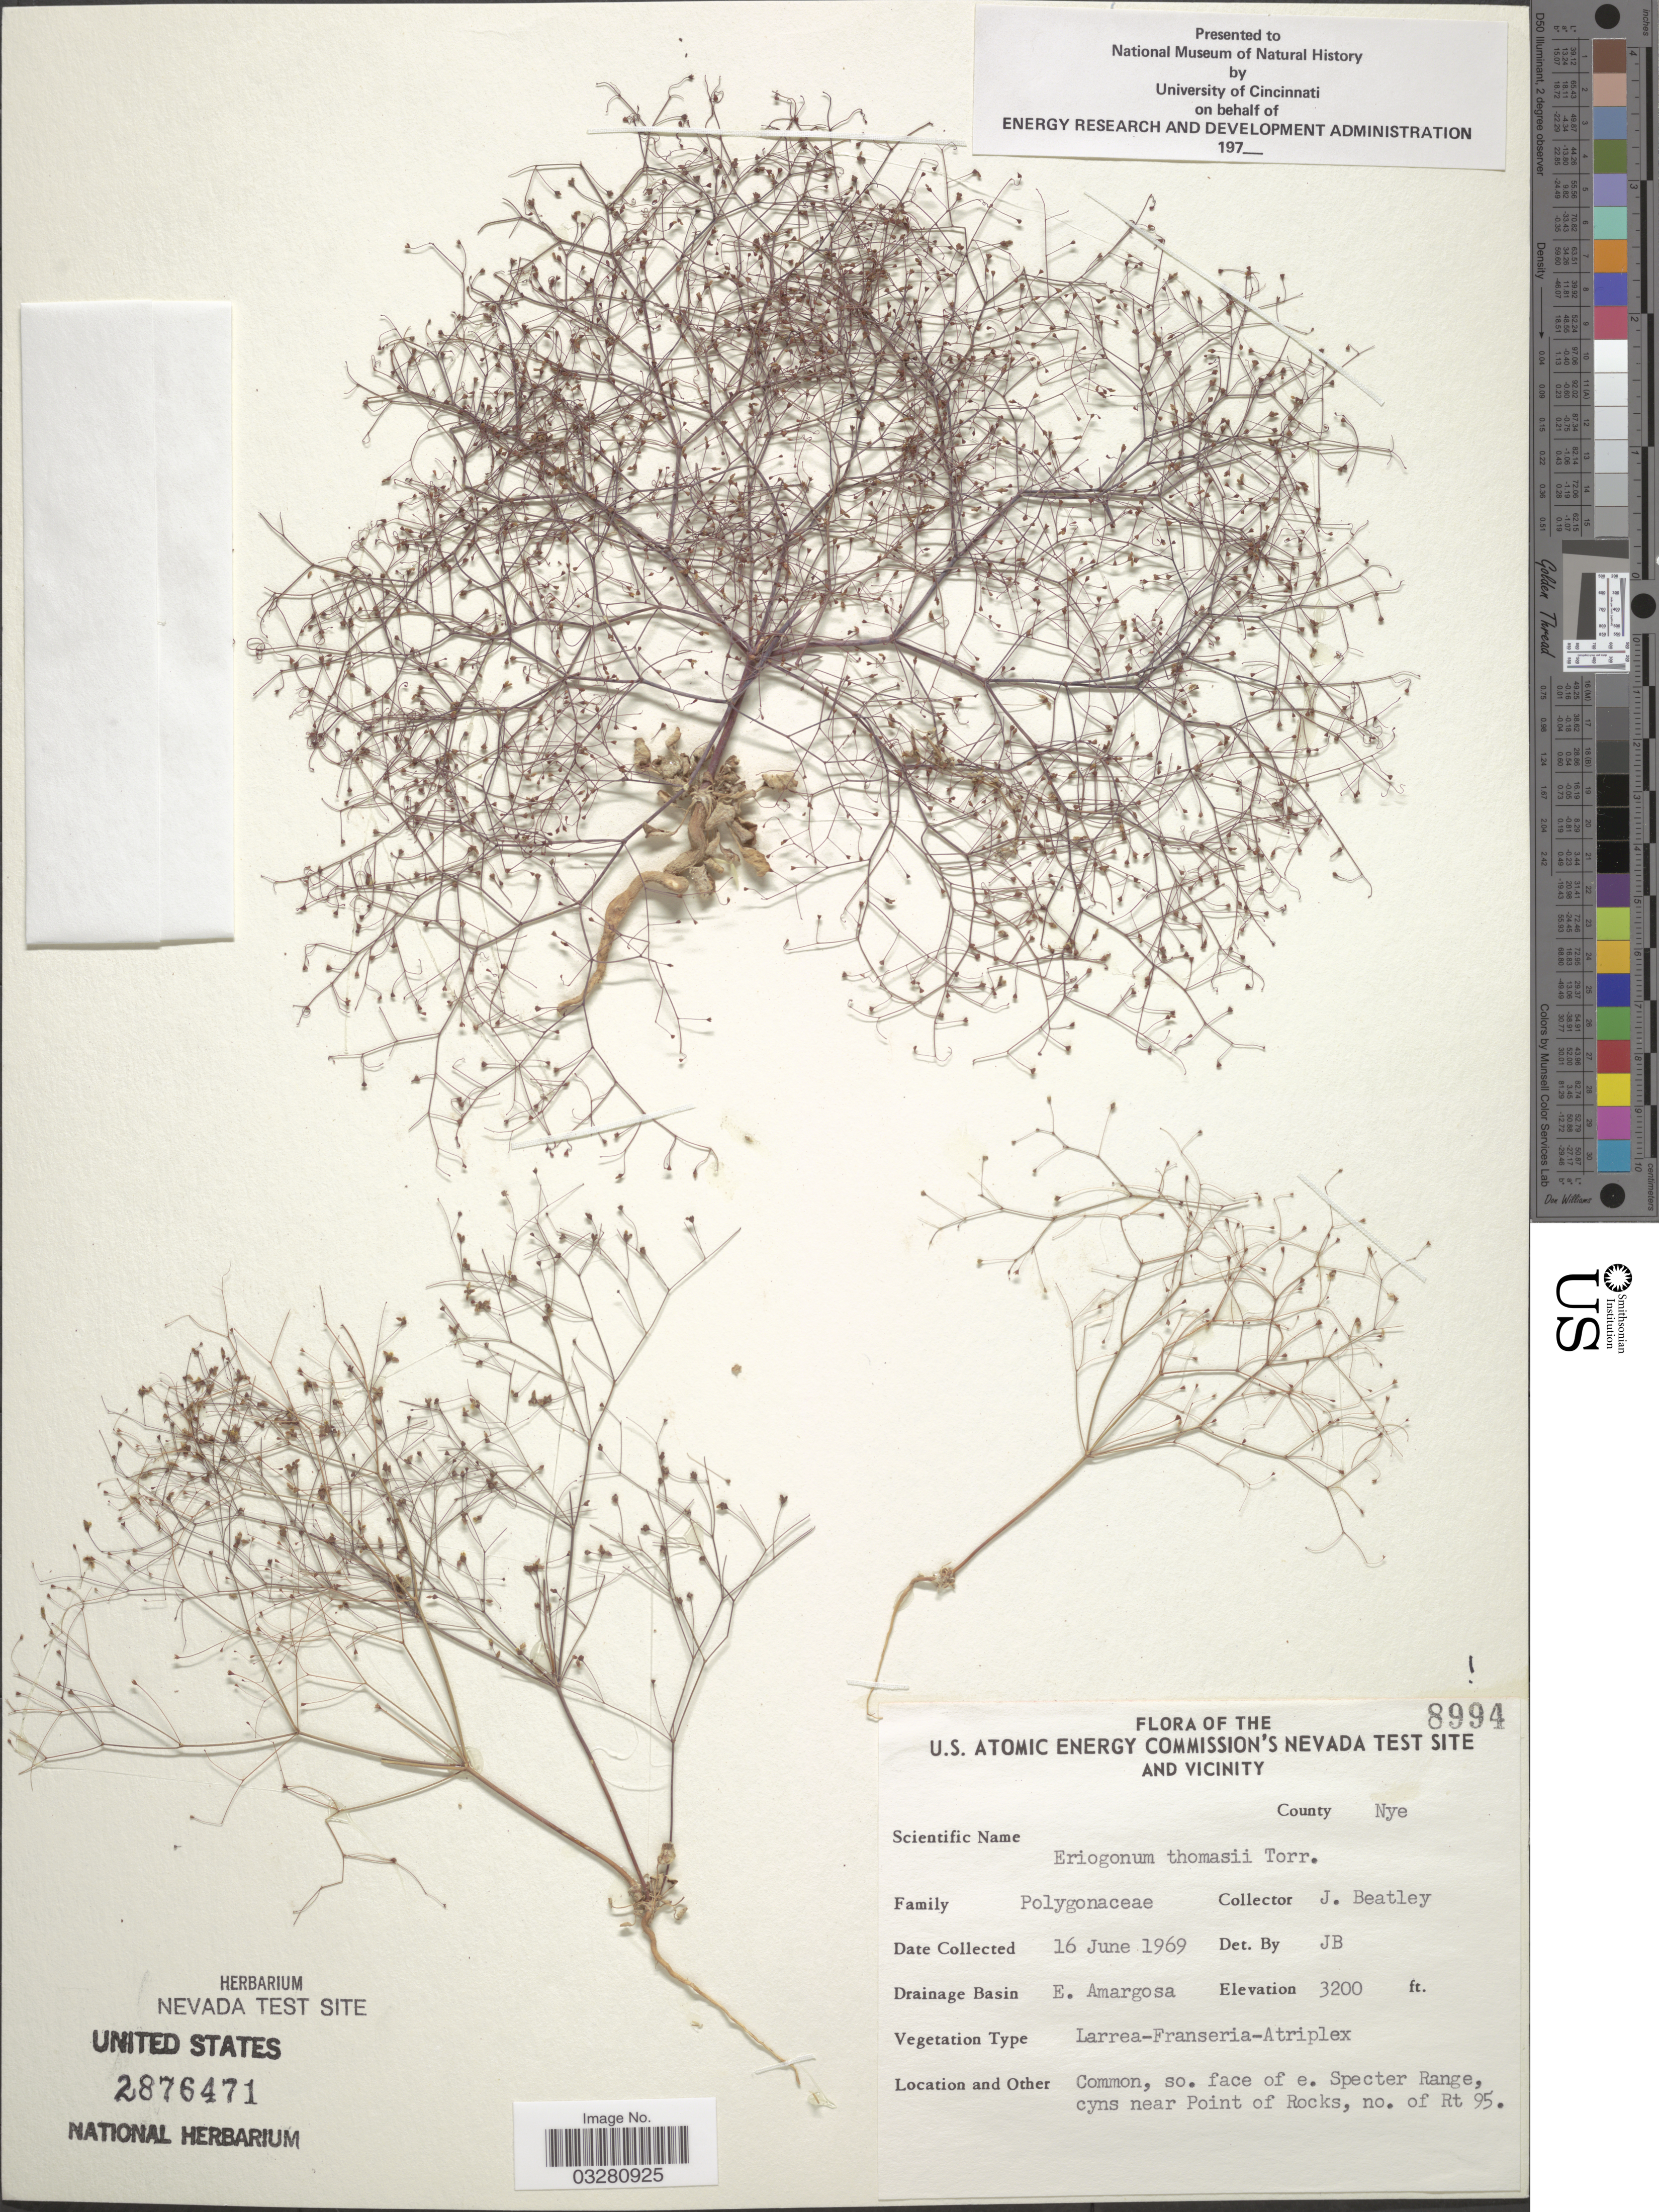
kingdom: Plantae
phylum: Tracheophyta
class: Magnoliopsida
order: Caryophyllales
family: Polygonaceae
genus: Eriogonum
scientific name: Eriogonum thomasii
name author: Torr.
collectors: J. C. Beatley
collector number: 8994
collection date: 1969-06-16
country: United States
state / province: Nevada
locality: U. S. Atomic Energy Commission's Nevada Test Site and Vicinity. County Nye. Drainage Basin E. Amargosa. So. face of e. Specter Range, cyns near Point of Rocks, no. of Rt 95.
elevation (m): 975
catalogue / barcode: US 2876471